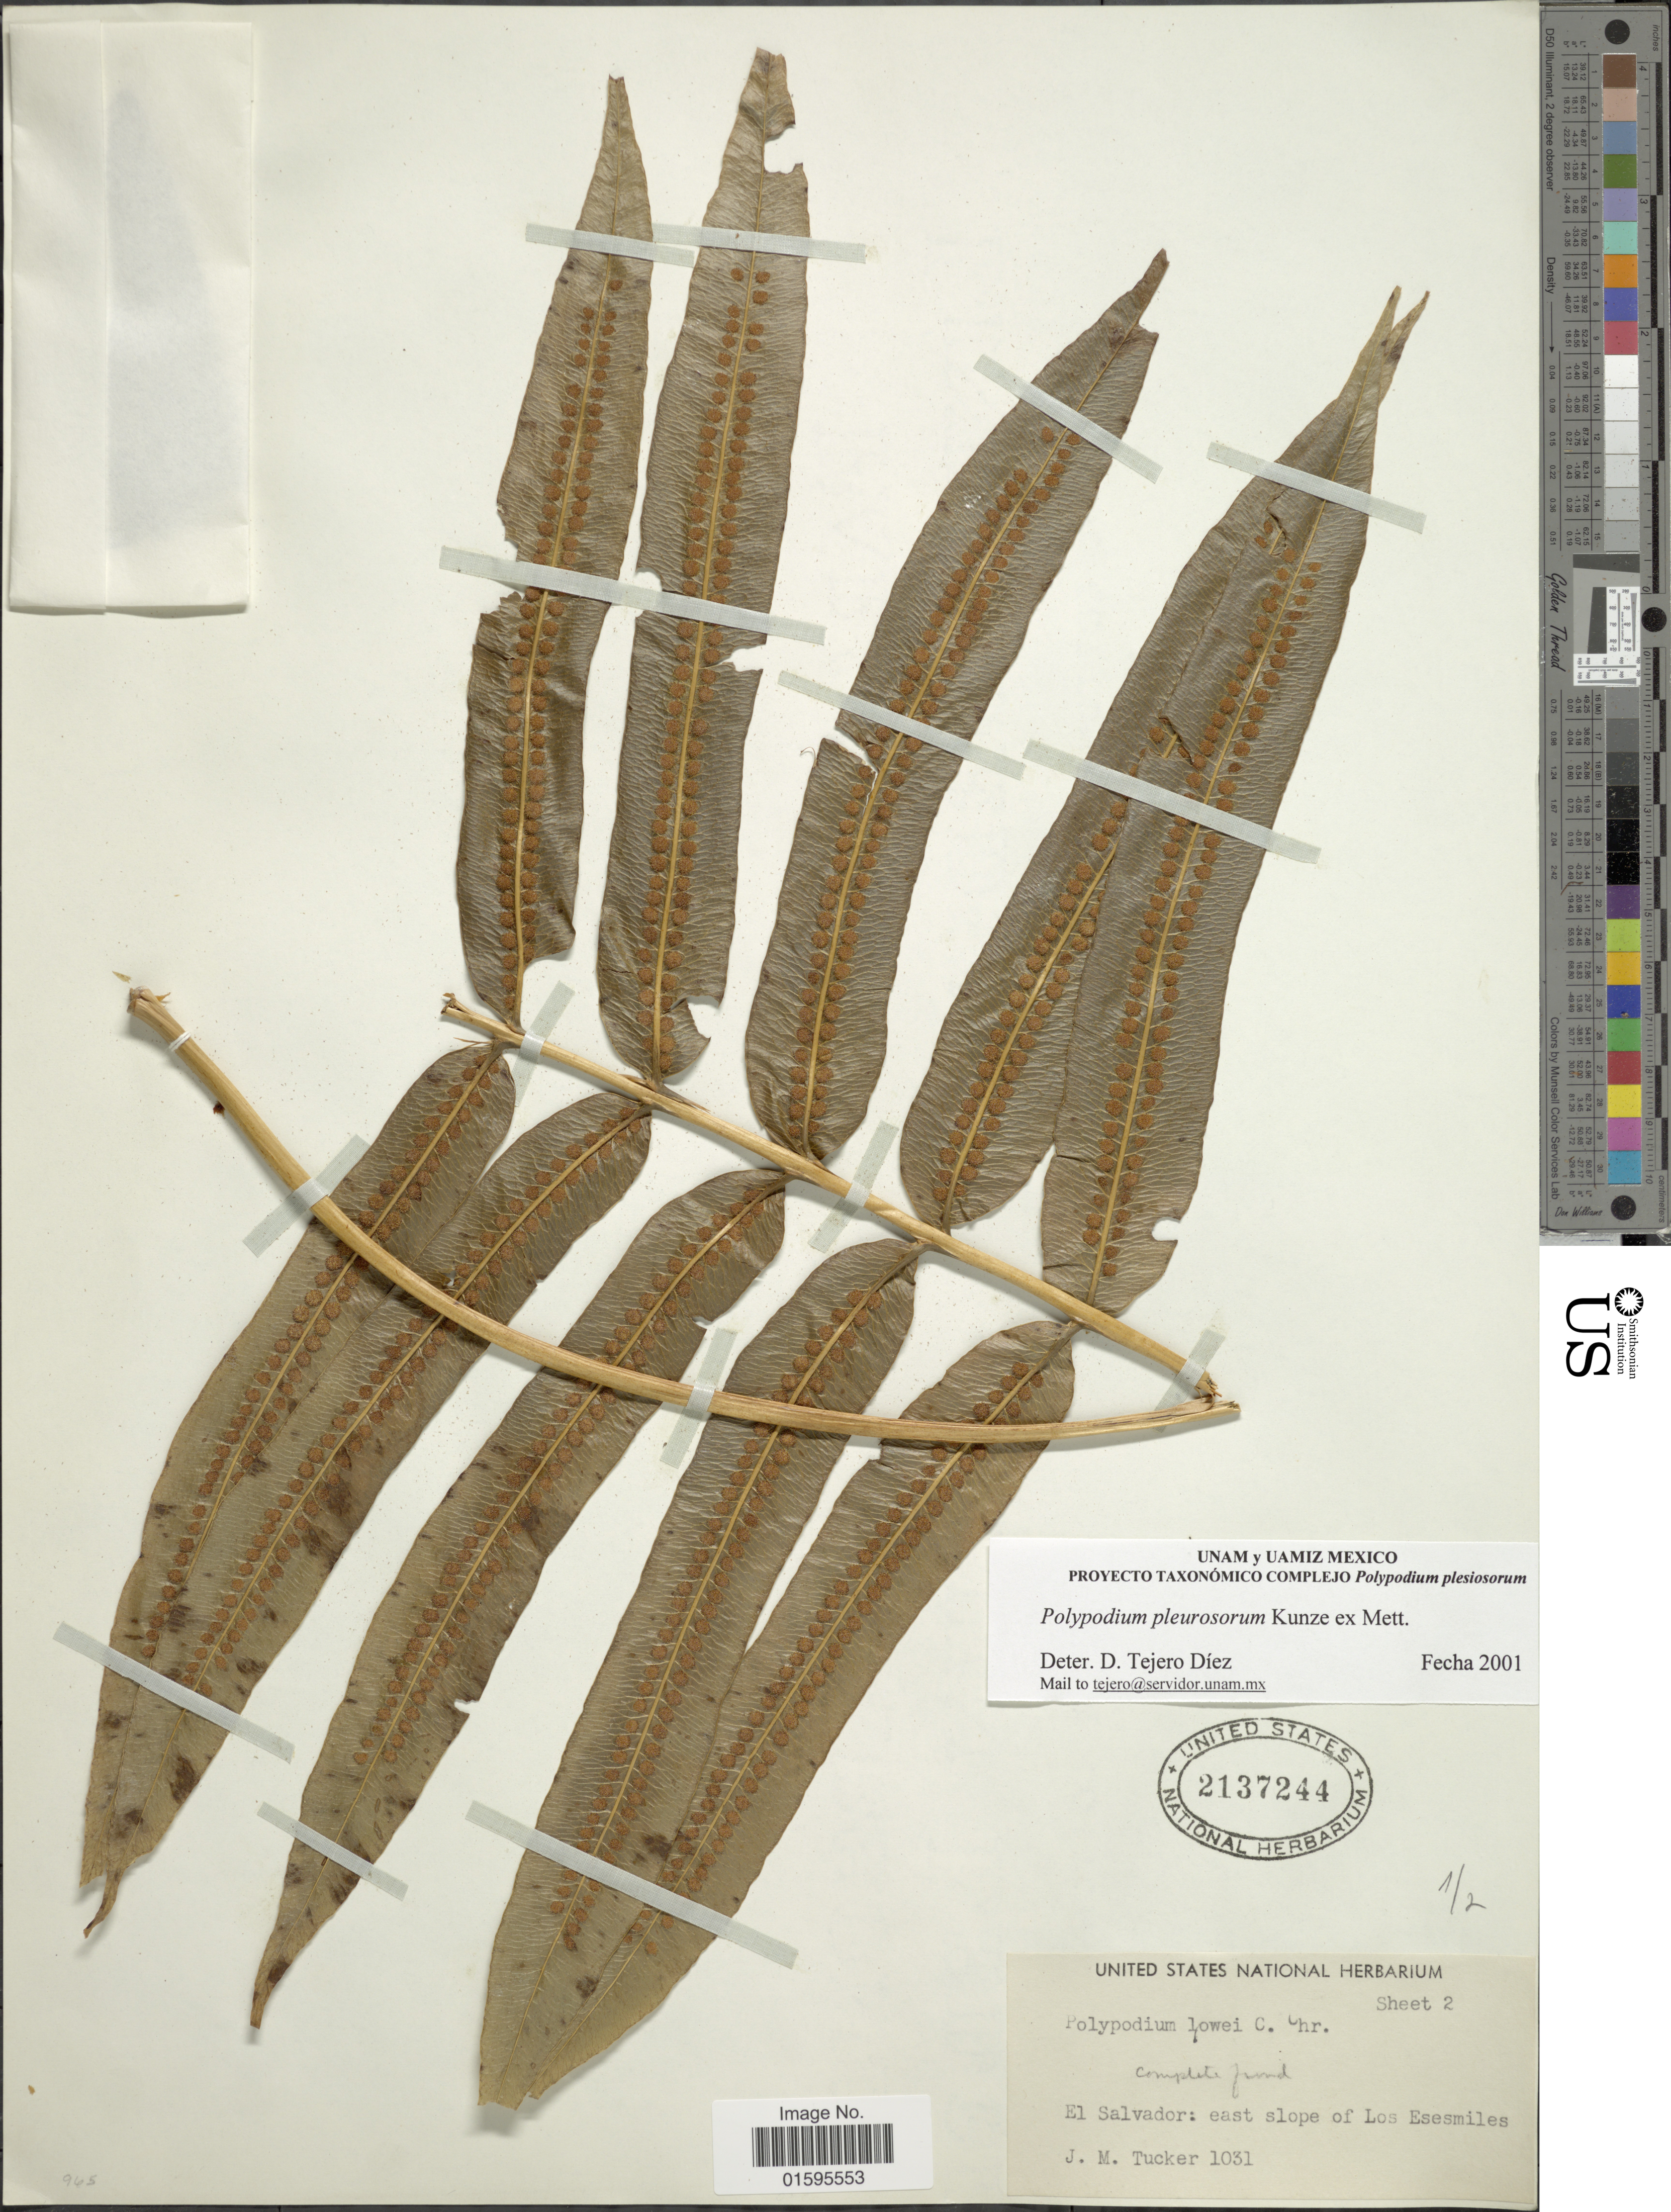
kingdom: Plantae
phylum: Tracheophyta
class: Polypodiopsida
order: Polypodiales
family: Polypodiaceae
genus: Polypodium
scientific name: Polypodium pleurosorum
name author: Kunze ex Mett.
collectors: J. M. Tucker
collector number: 1031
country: El Salvador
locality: El Salvador: east slope of Los Esesmiles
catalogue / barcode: US 2137244